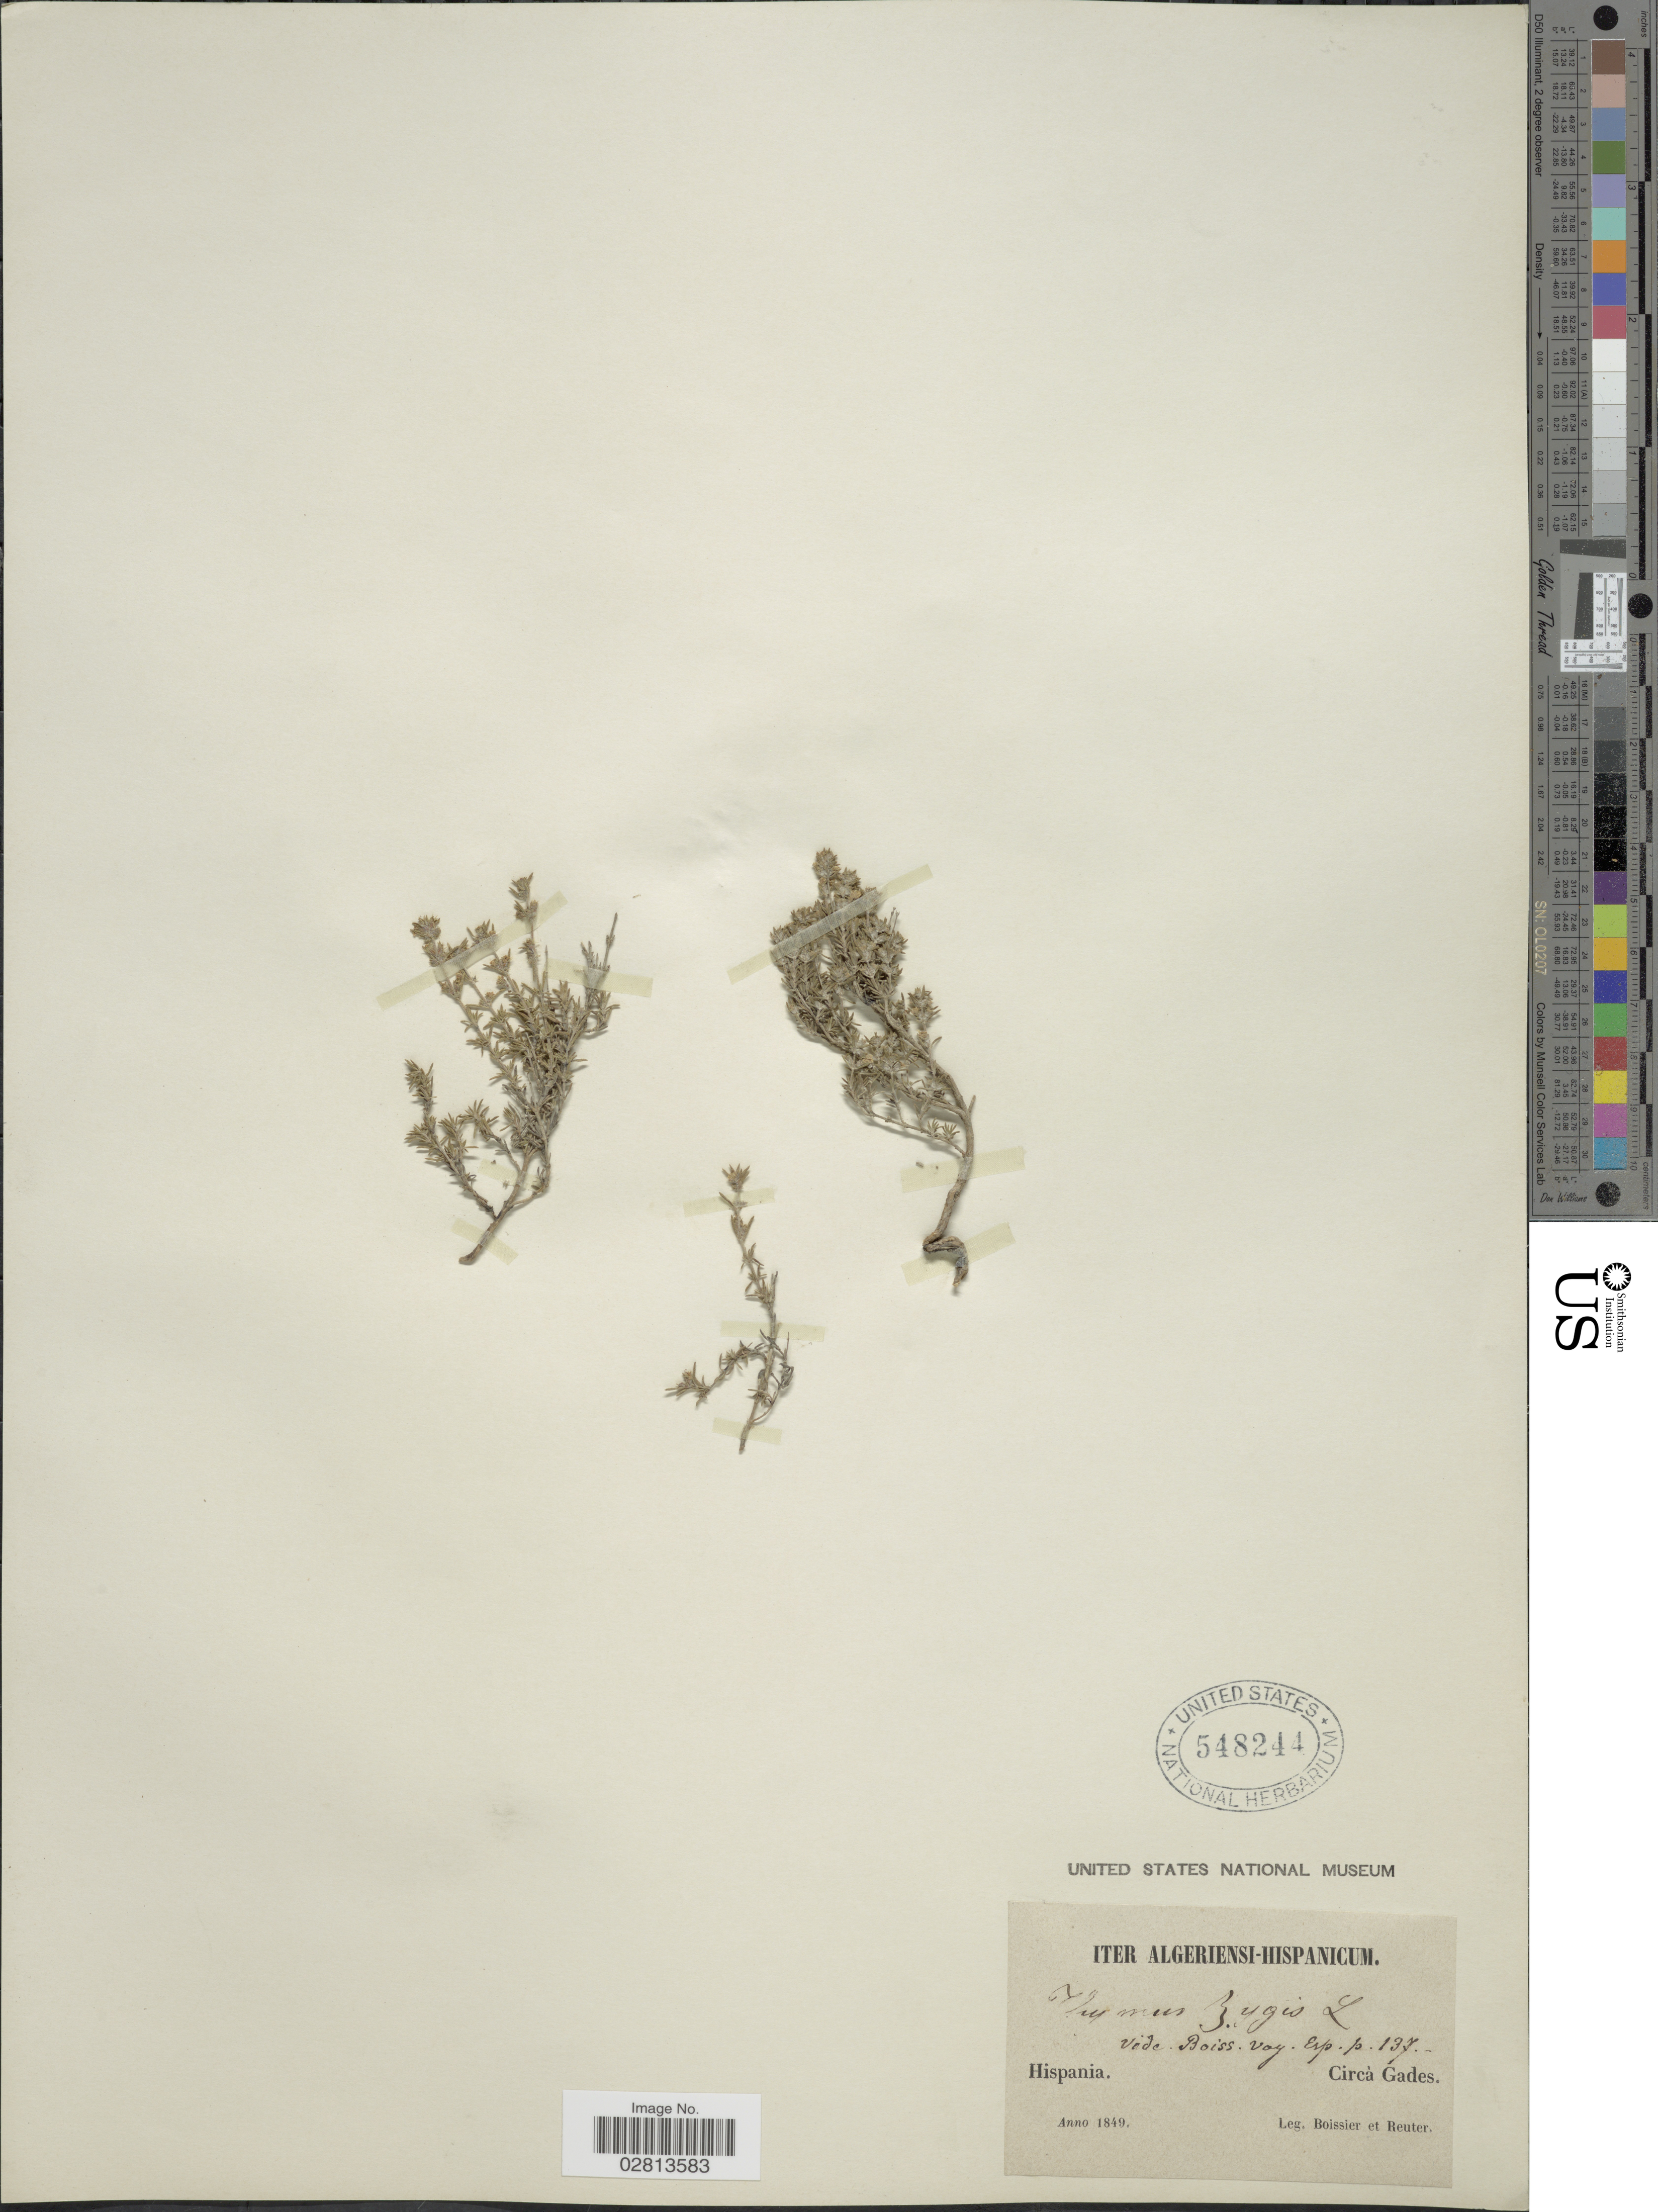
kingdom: Plantae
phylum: Tracheophyta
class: Magnoliopsida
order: Lamiales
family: Lamiaceae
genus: Thymus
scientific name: Thymus zygis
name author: L.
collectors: -- Boissier & -. Reuter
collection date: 1849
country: Spain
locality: Hispania. Circà Gades.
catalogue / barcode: US 548244